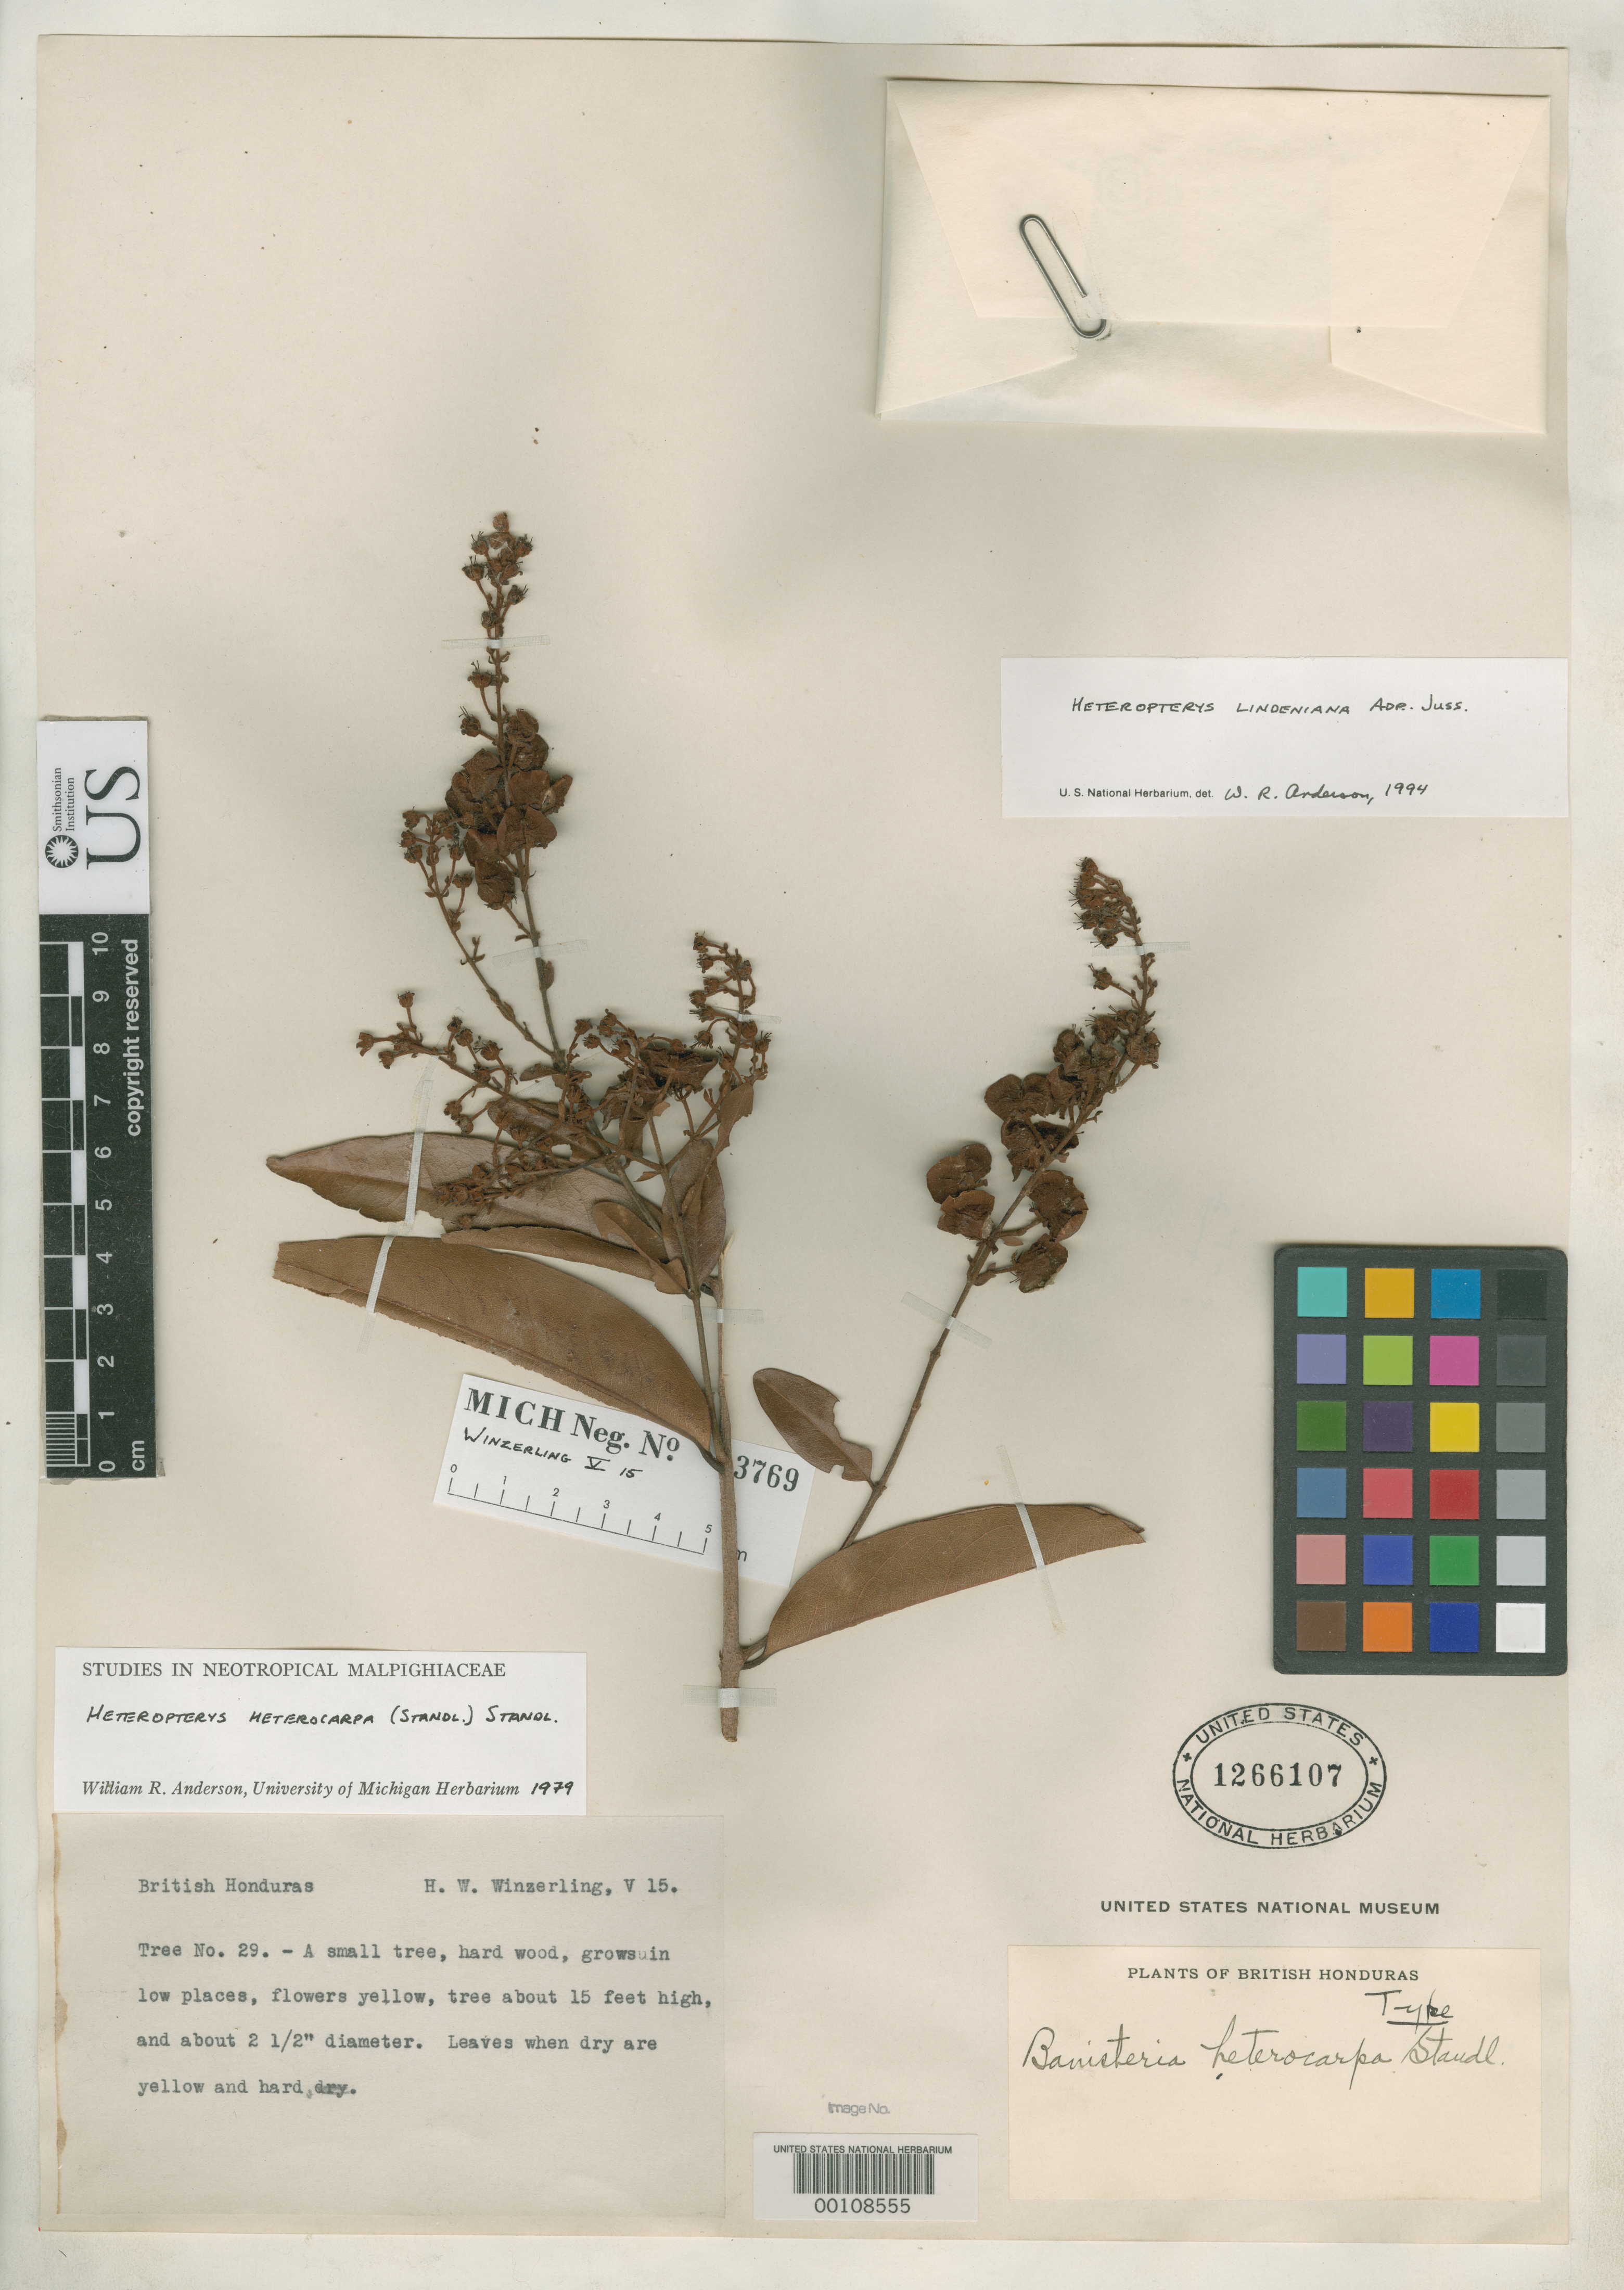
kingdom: Plantae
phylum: Tracheophyta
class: Magnoliopsida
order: Malpighiales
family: Malpighiaceae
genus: Banisteria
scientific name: Banisteria heterocarpa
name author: Standl.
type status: Holotype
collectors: H. Winzerling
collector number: V-15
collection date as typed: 1926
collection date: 1926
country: Belize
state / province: Orange Walk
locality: British Honduras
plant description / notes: "Tree No. 29". Collection data not on label, taken from protologue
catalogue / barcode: US 1266107